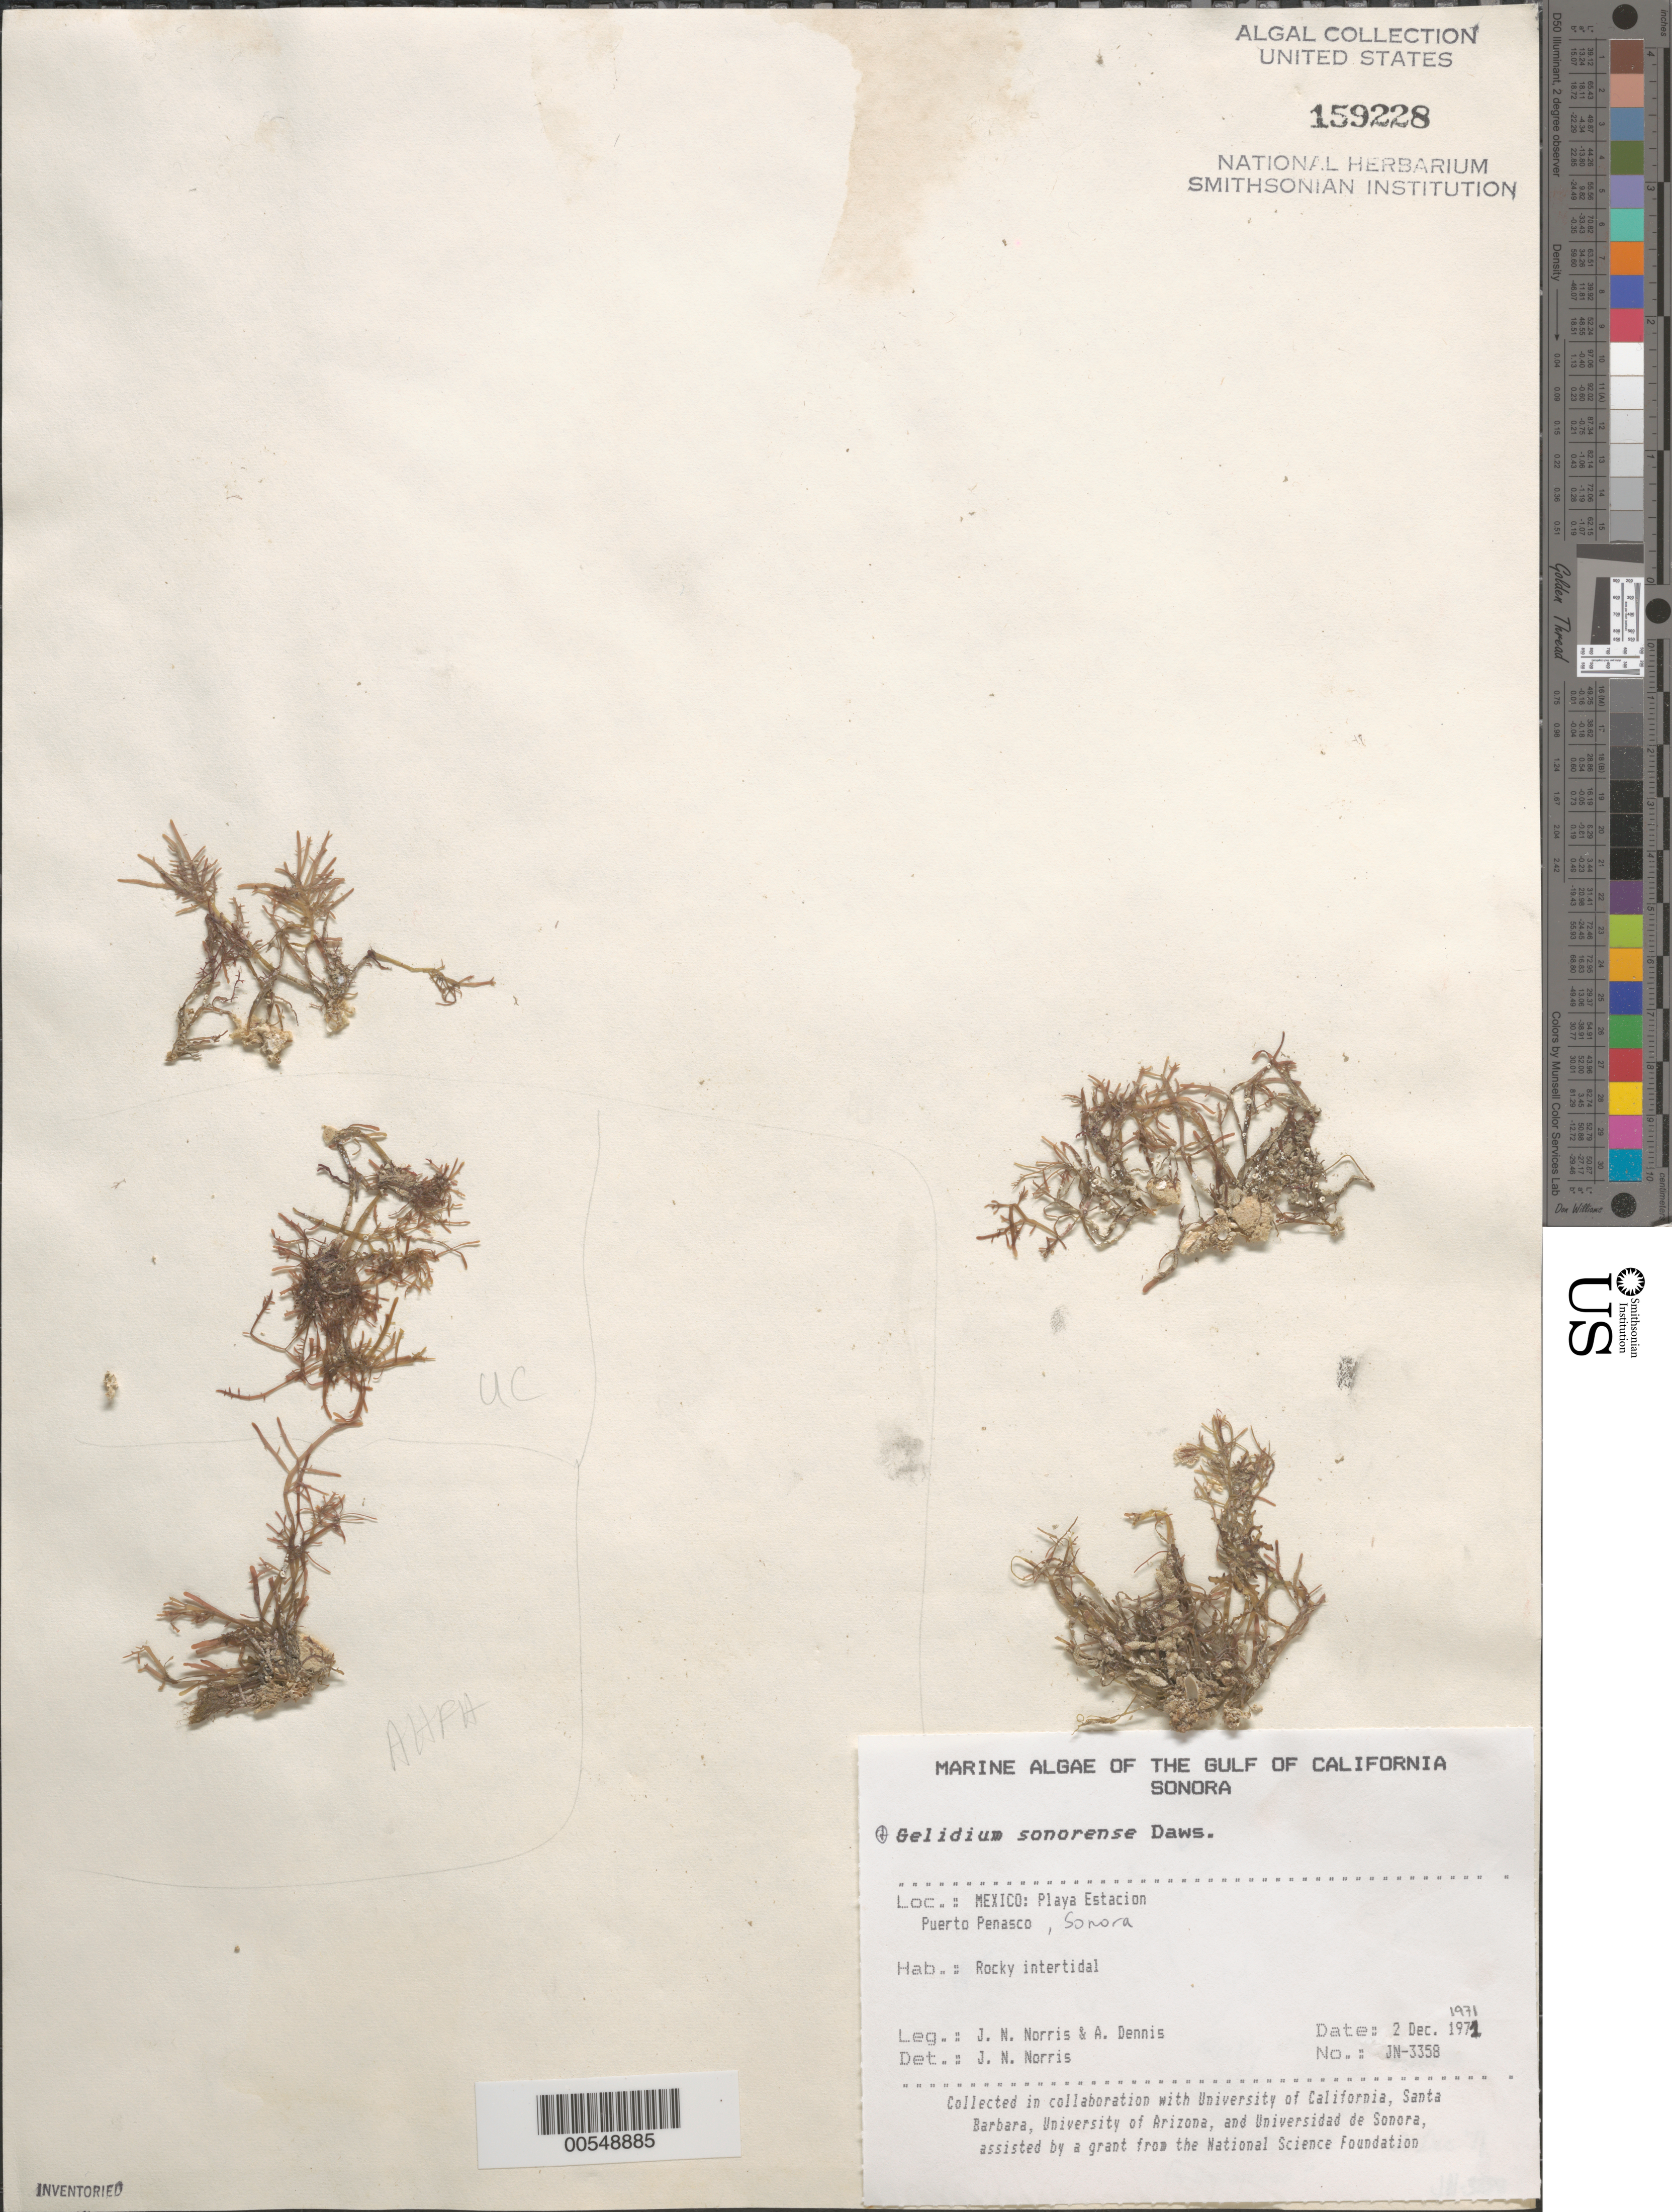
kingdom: Plantae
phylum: Rhodophyta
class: Florideophyceae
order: Gelidiales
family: Pterocladiaceae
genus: Pterocladia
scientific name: Pterocladia sonorense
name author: (E.Y. Dawson) J.G.Stewart & J.N. Norris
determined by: Algae name updating Project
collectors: J. N. Norris & A. Dennis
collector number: JN-3358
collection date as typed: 02 Dec 1971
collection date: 1971-12-02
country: Mexico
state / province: Sonora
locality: Playa Estacion, Puerto Penasco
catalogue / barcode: US 159228